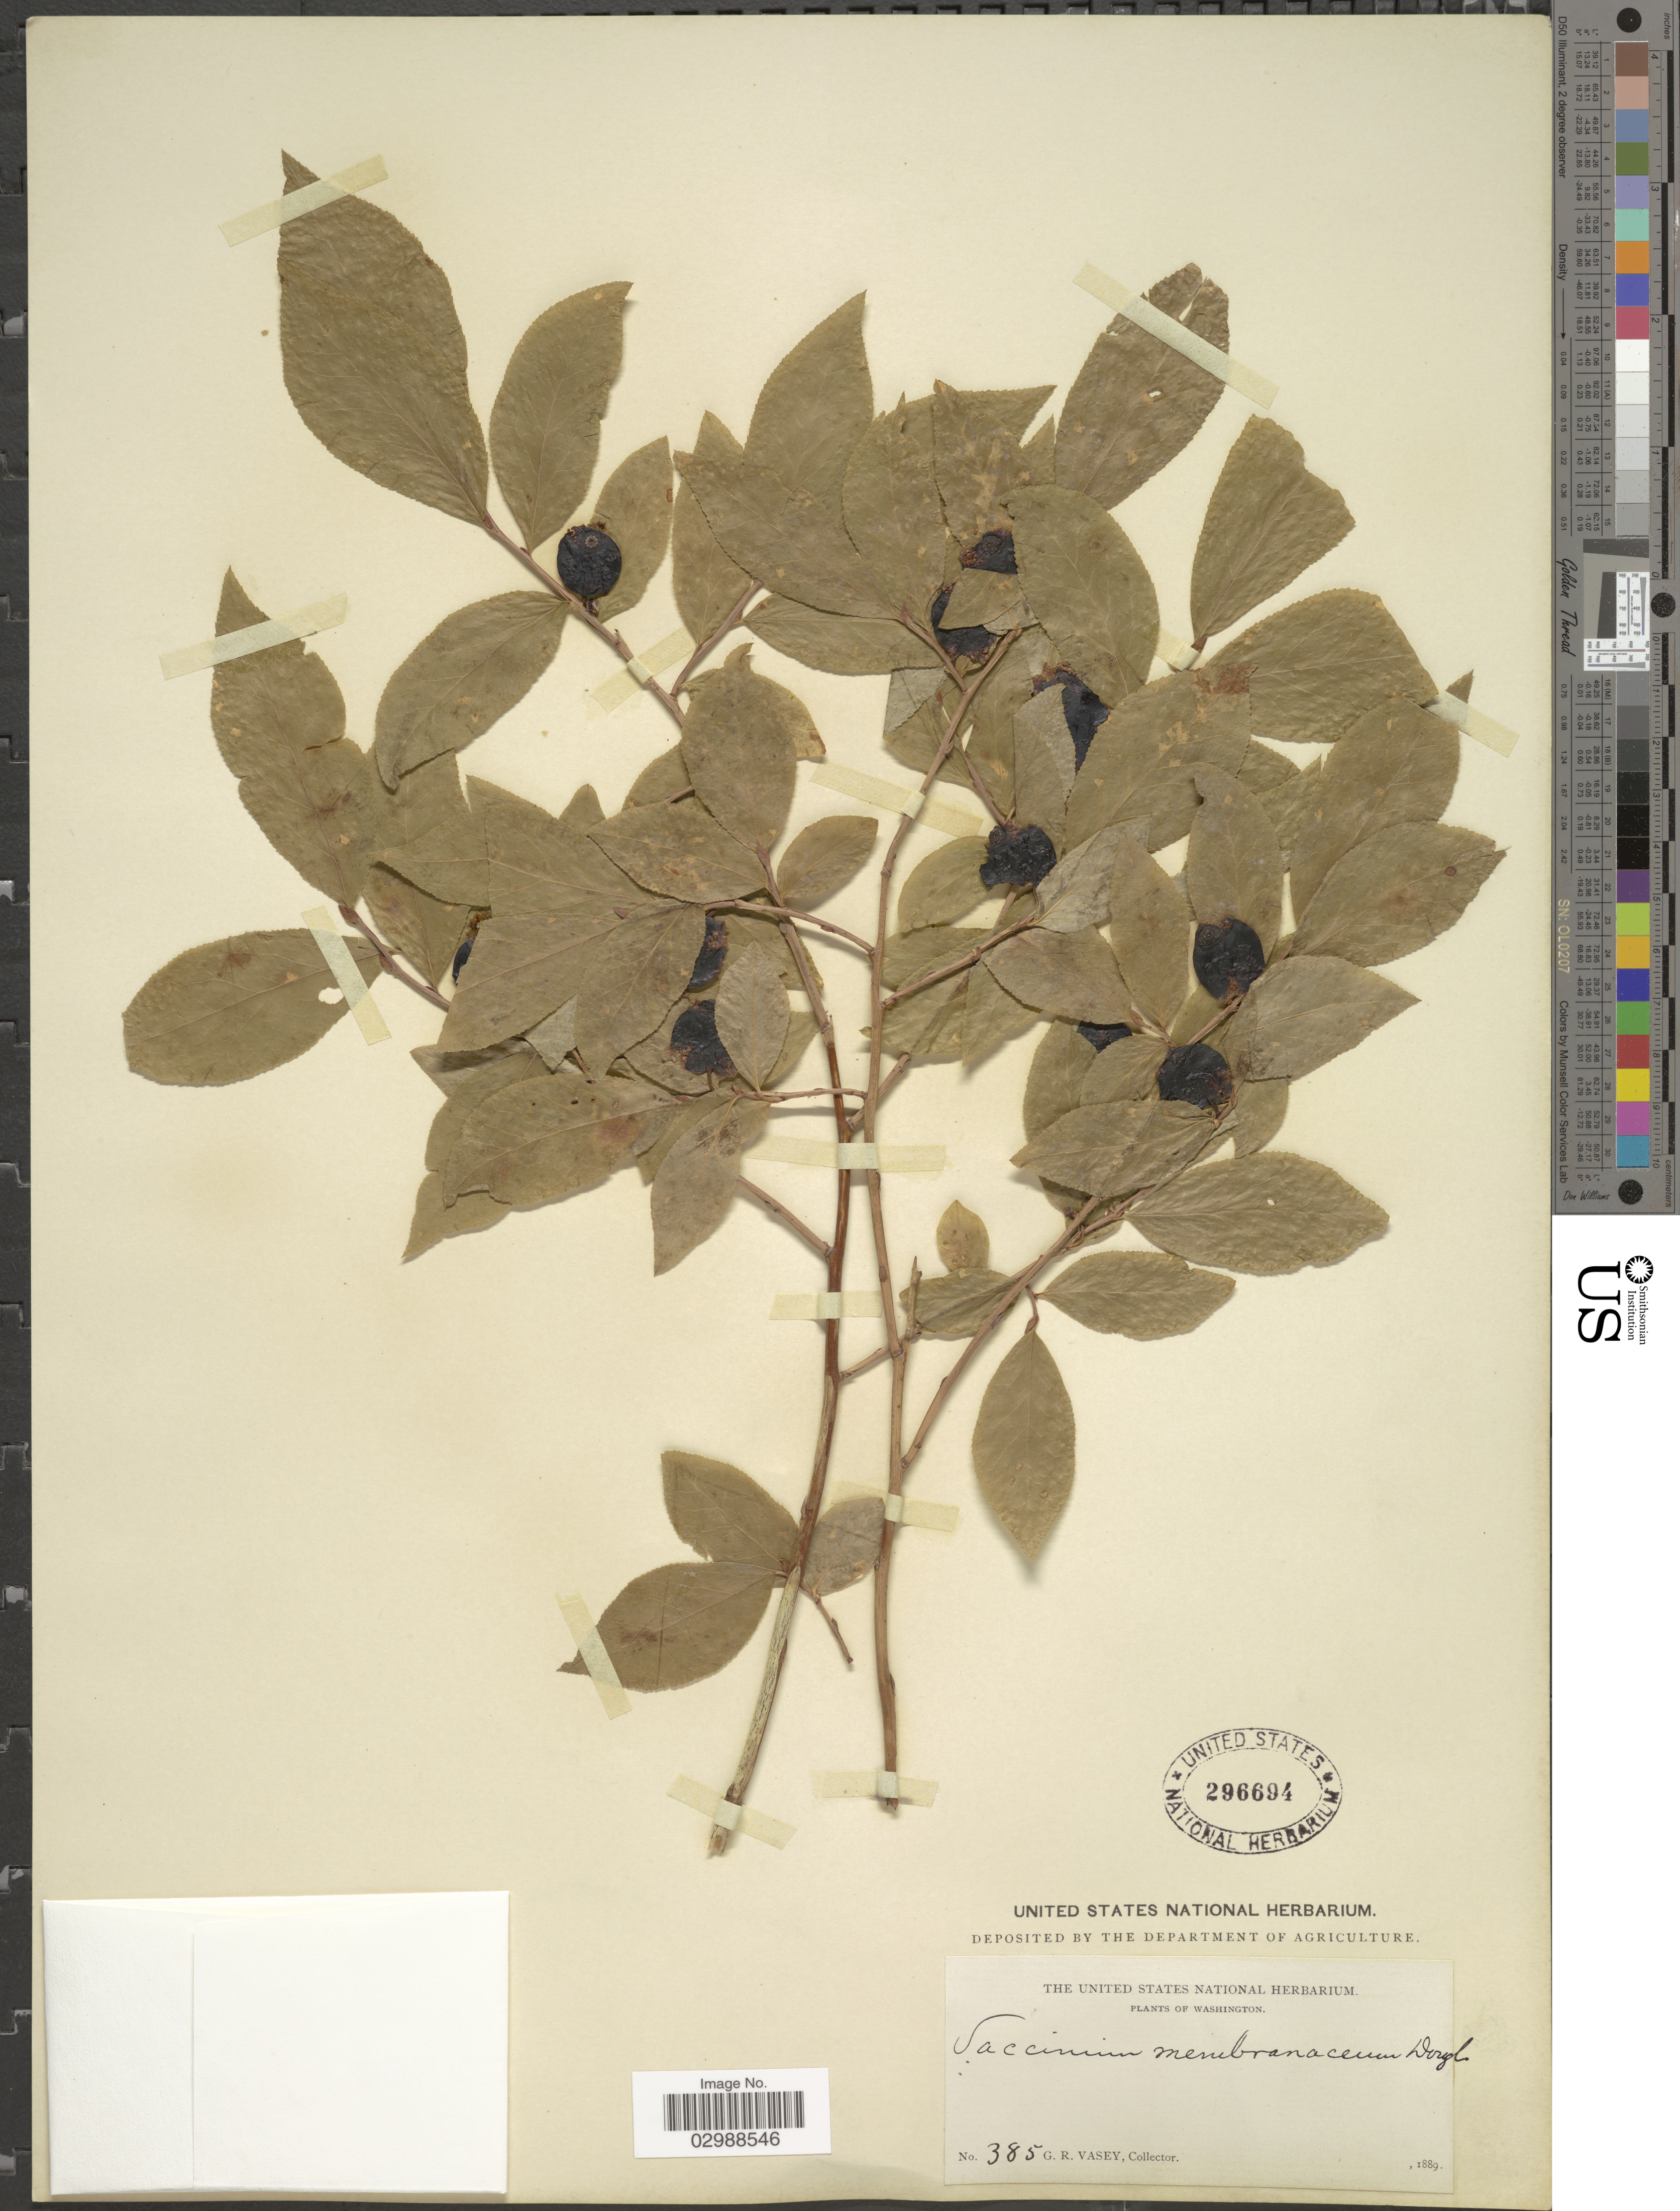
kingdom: Plantae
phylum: Tracheophyta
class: Magnoliopsida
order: Ericales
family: Ericaceae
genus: Vaccinium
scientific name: Vaccinium membranaceum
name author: Douglas ex Torr.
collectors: G. R. Vasey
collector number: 385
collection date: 1889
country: United States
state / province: Washington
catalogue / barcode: US 396694